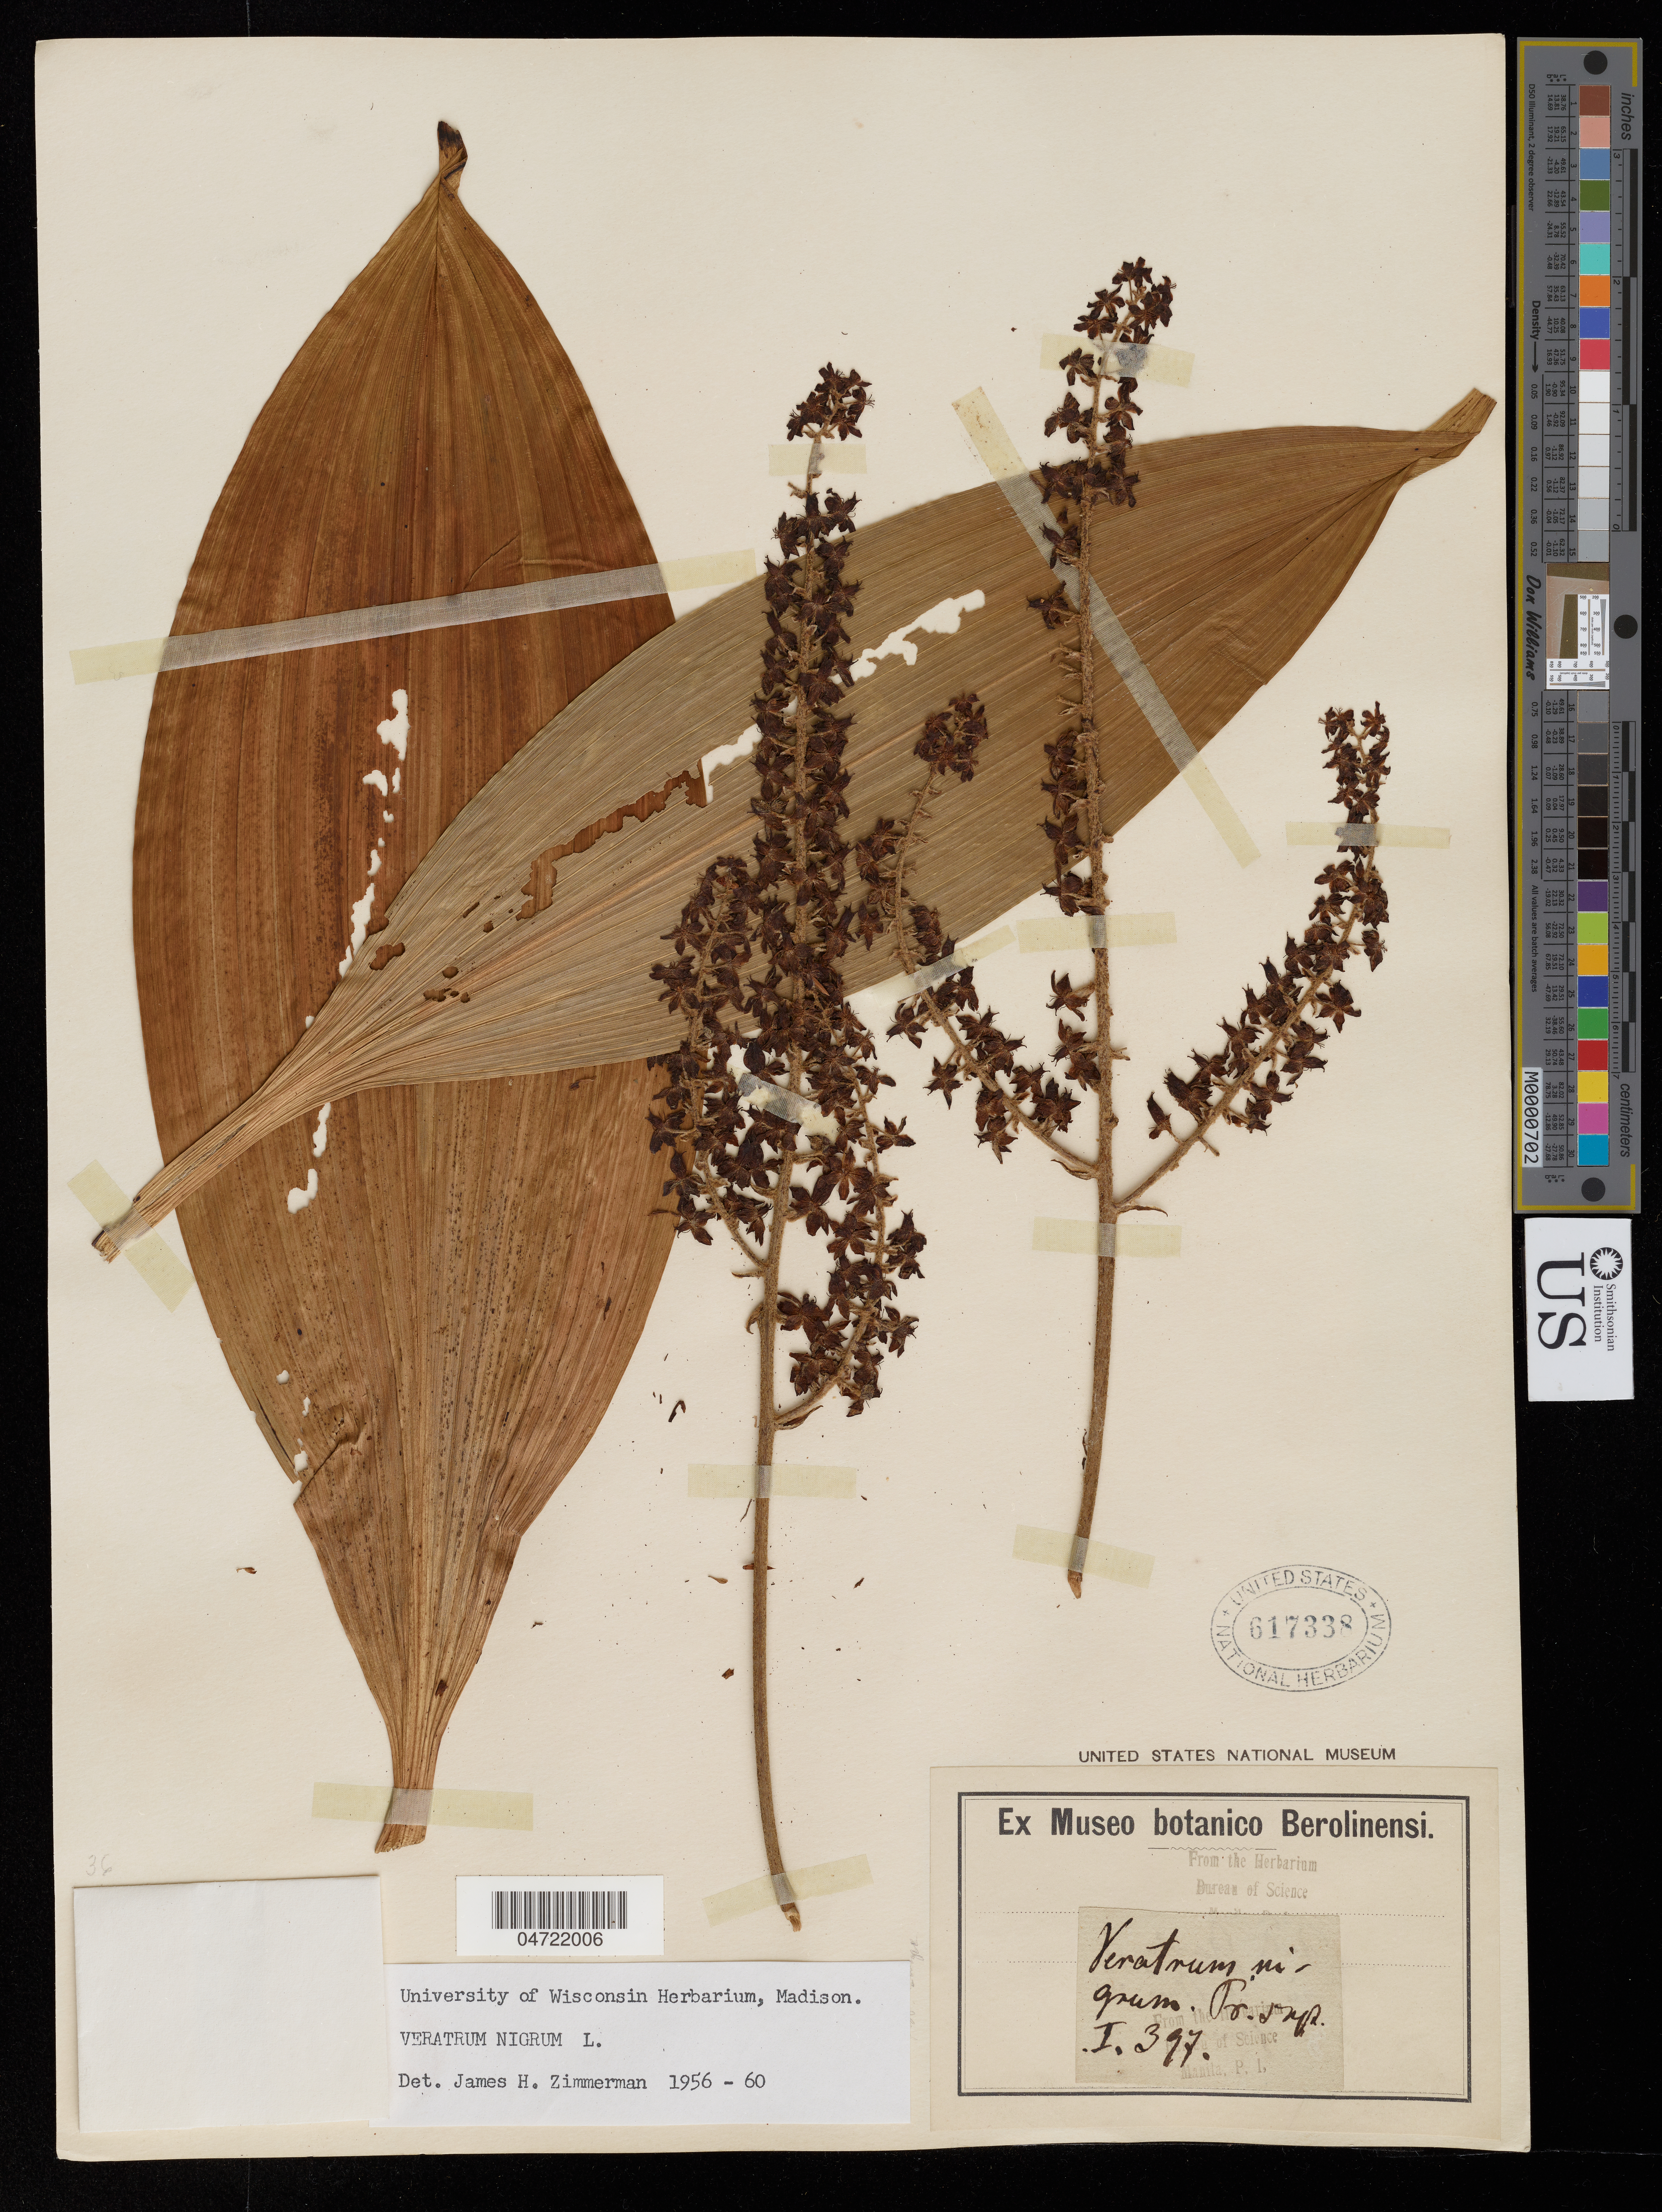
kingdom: Plantae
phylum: Tracheophyta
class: Liliopsida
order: Liliales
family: Melanthiaceae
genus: Veratrum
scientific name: Veratrum nigrum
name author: L.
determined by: Zimmerman, James Hall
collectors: ex Museo Bot. Berolinensi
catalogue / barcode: US 617338